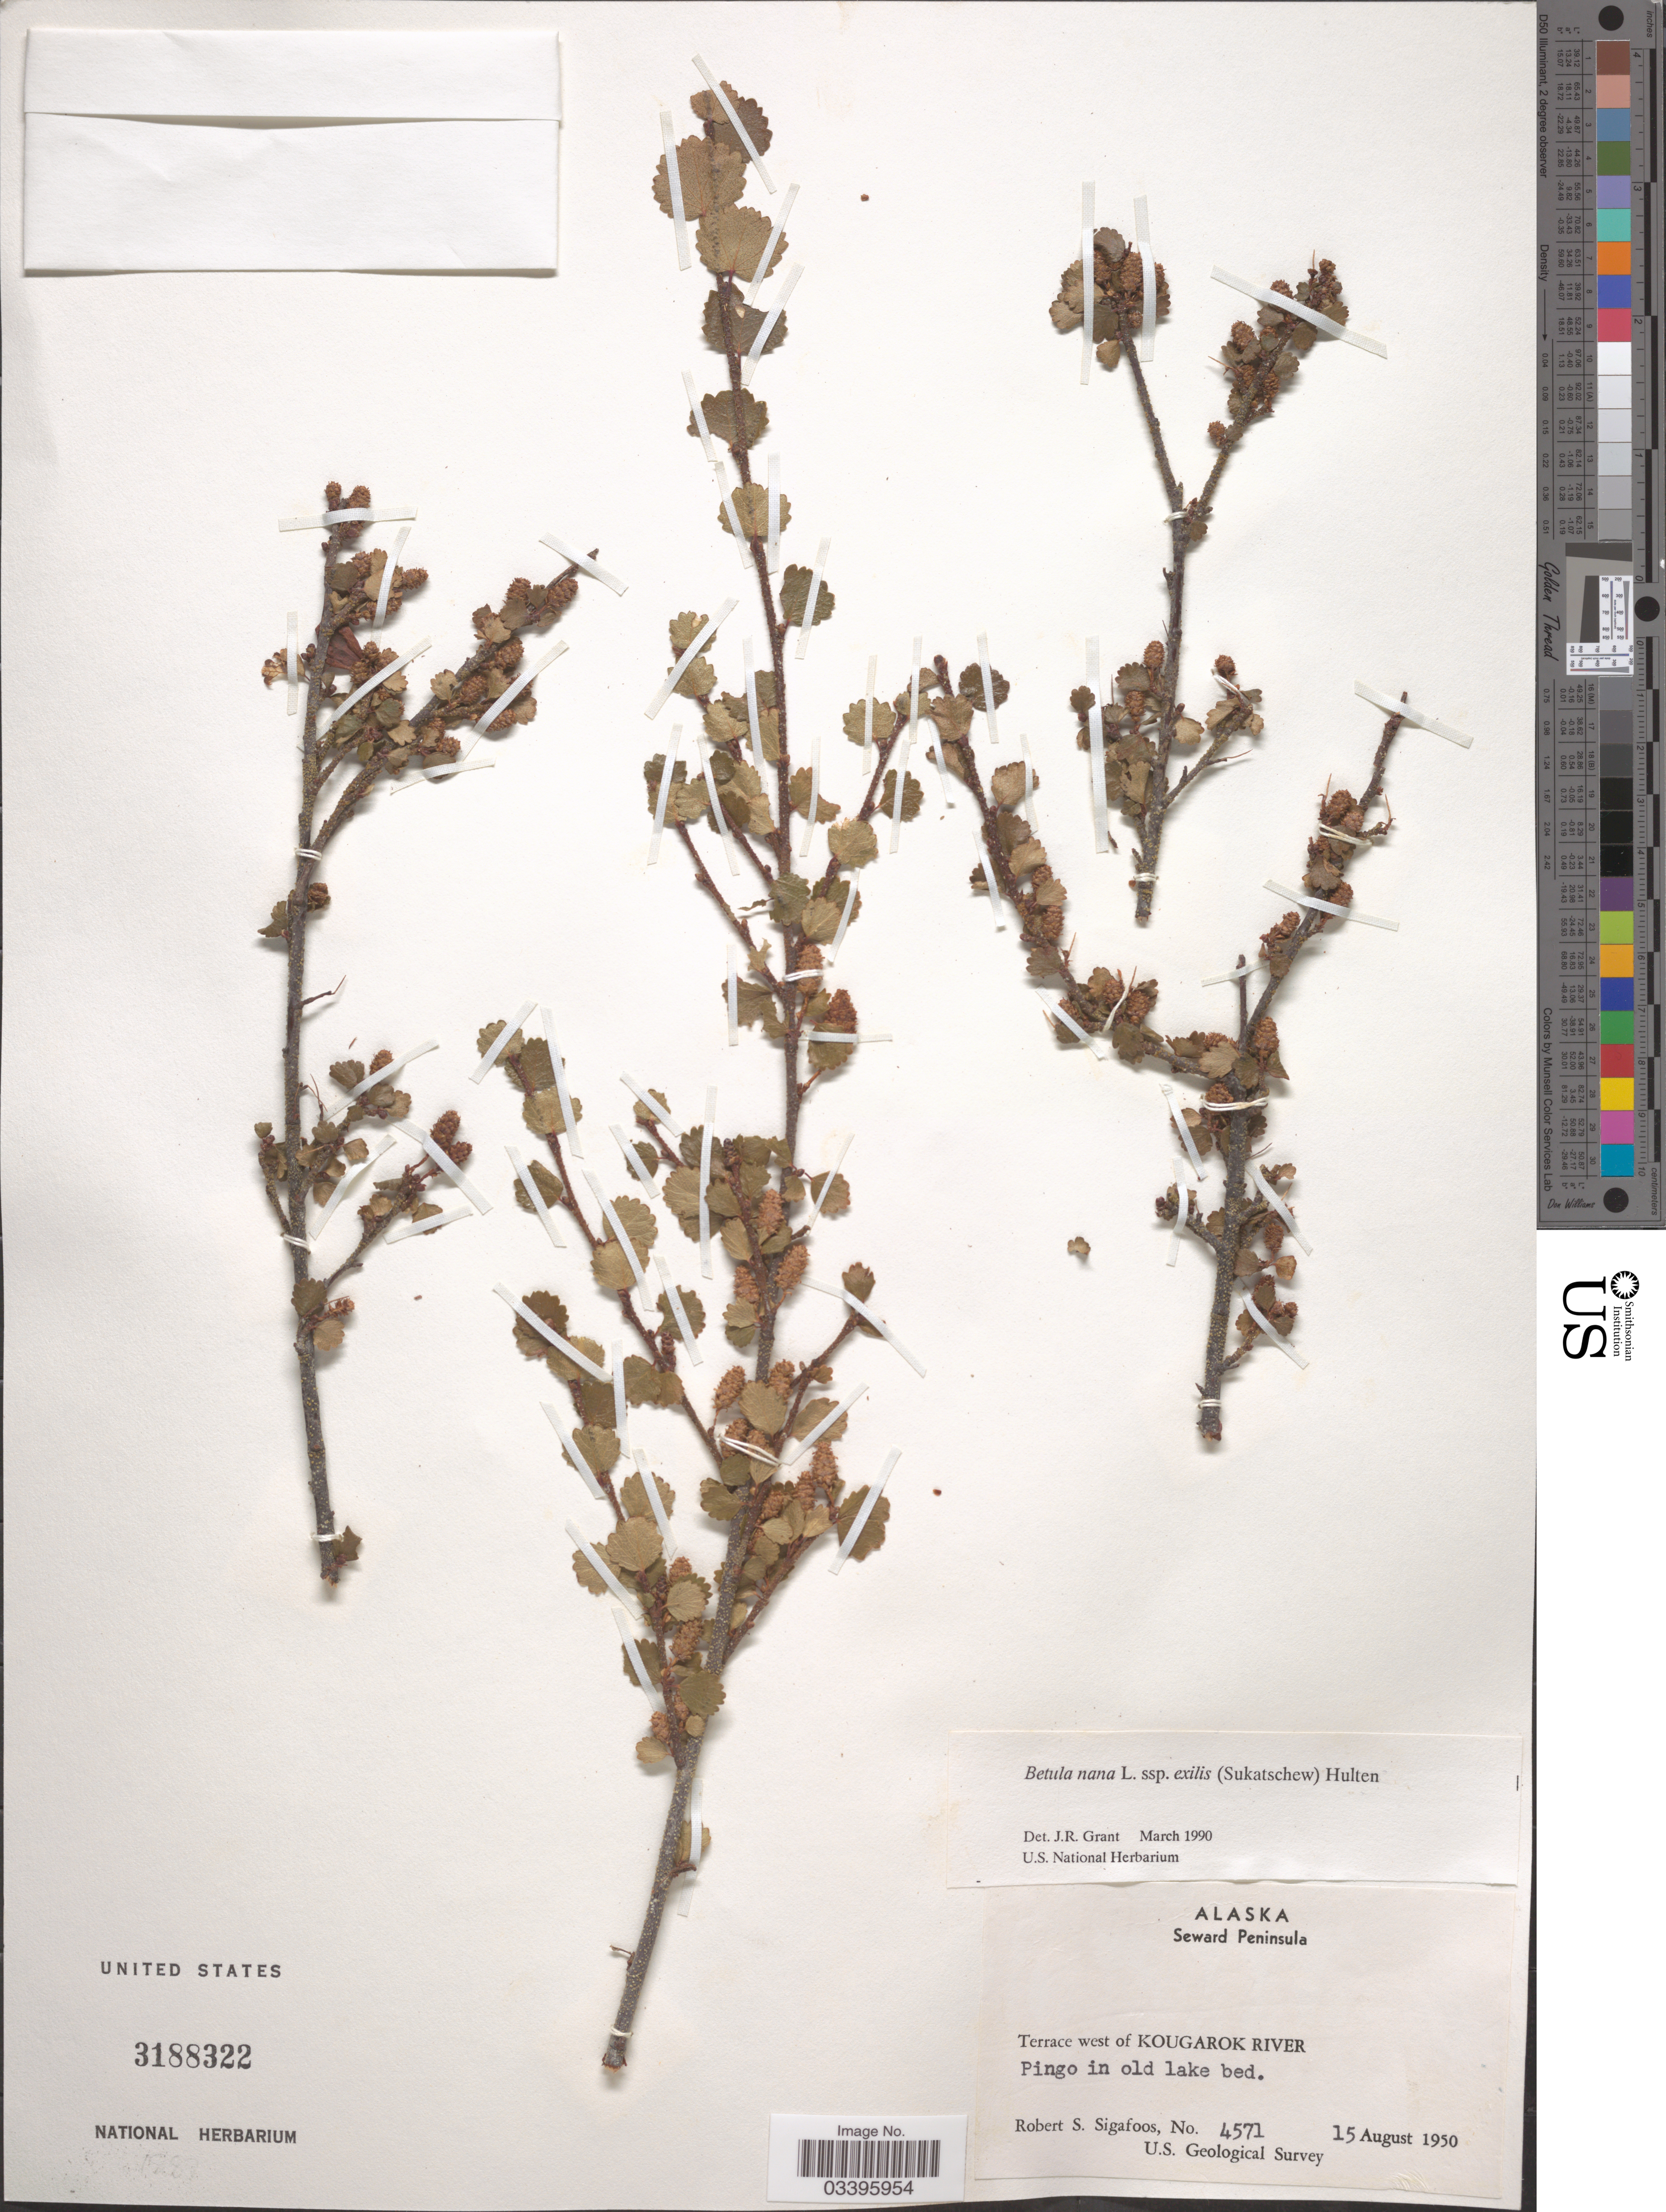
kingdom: Plantae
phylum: Tracheophyta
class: Magnoliopsida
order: Fagales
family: Betulaceae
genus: Betula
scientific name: Betula nana subsp. exilis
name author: L.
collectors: R. Sigafoos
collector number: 4571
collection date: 1950-08-15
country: United States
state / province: Alaska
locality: Seward Peninsula. Terrace west of Kougarok River. Pingo in old lake bed.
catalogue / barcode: US 3188322